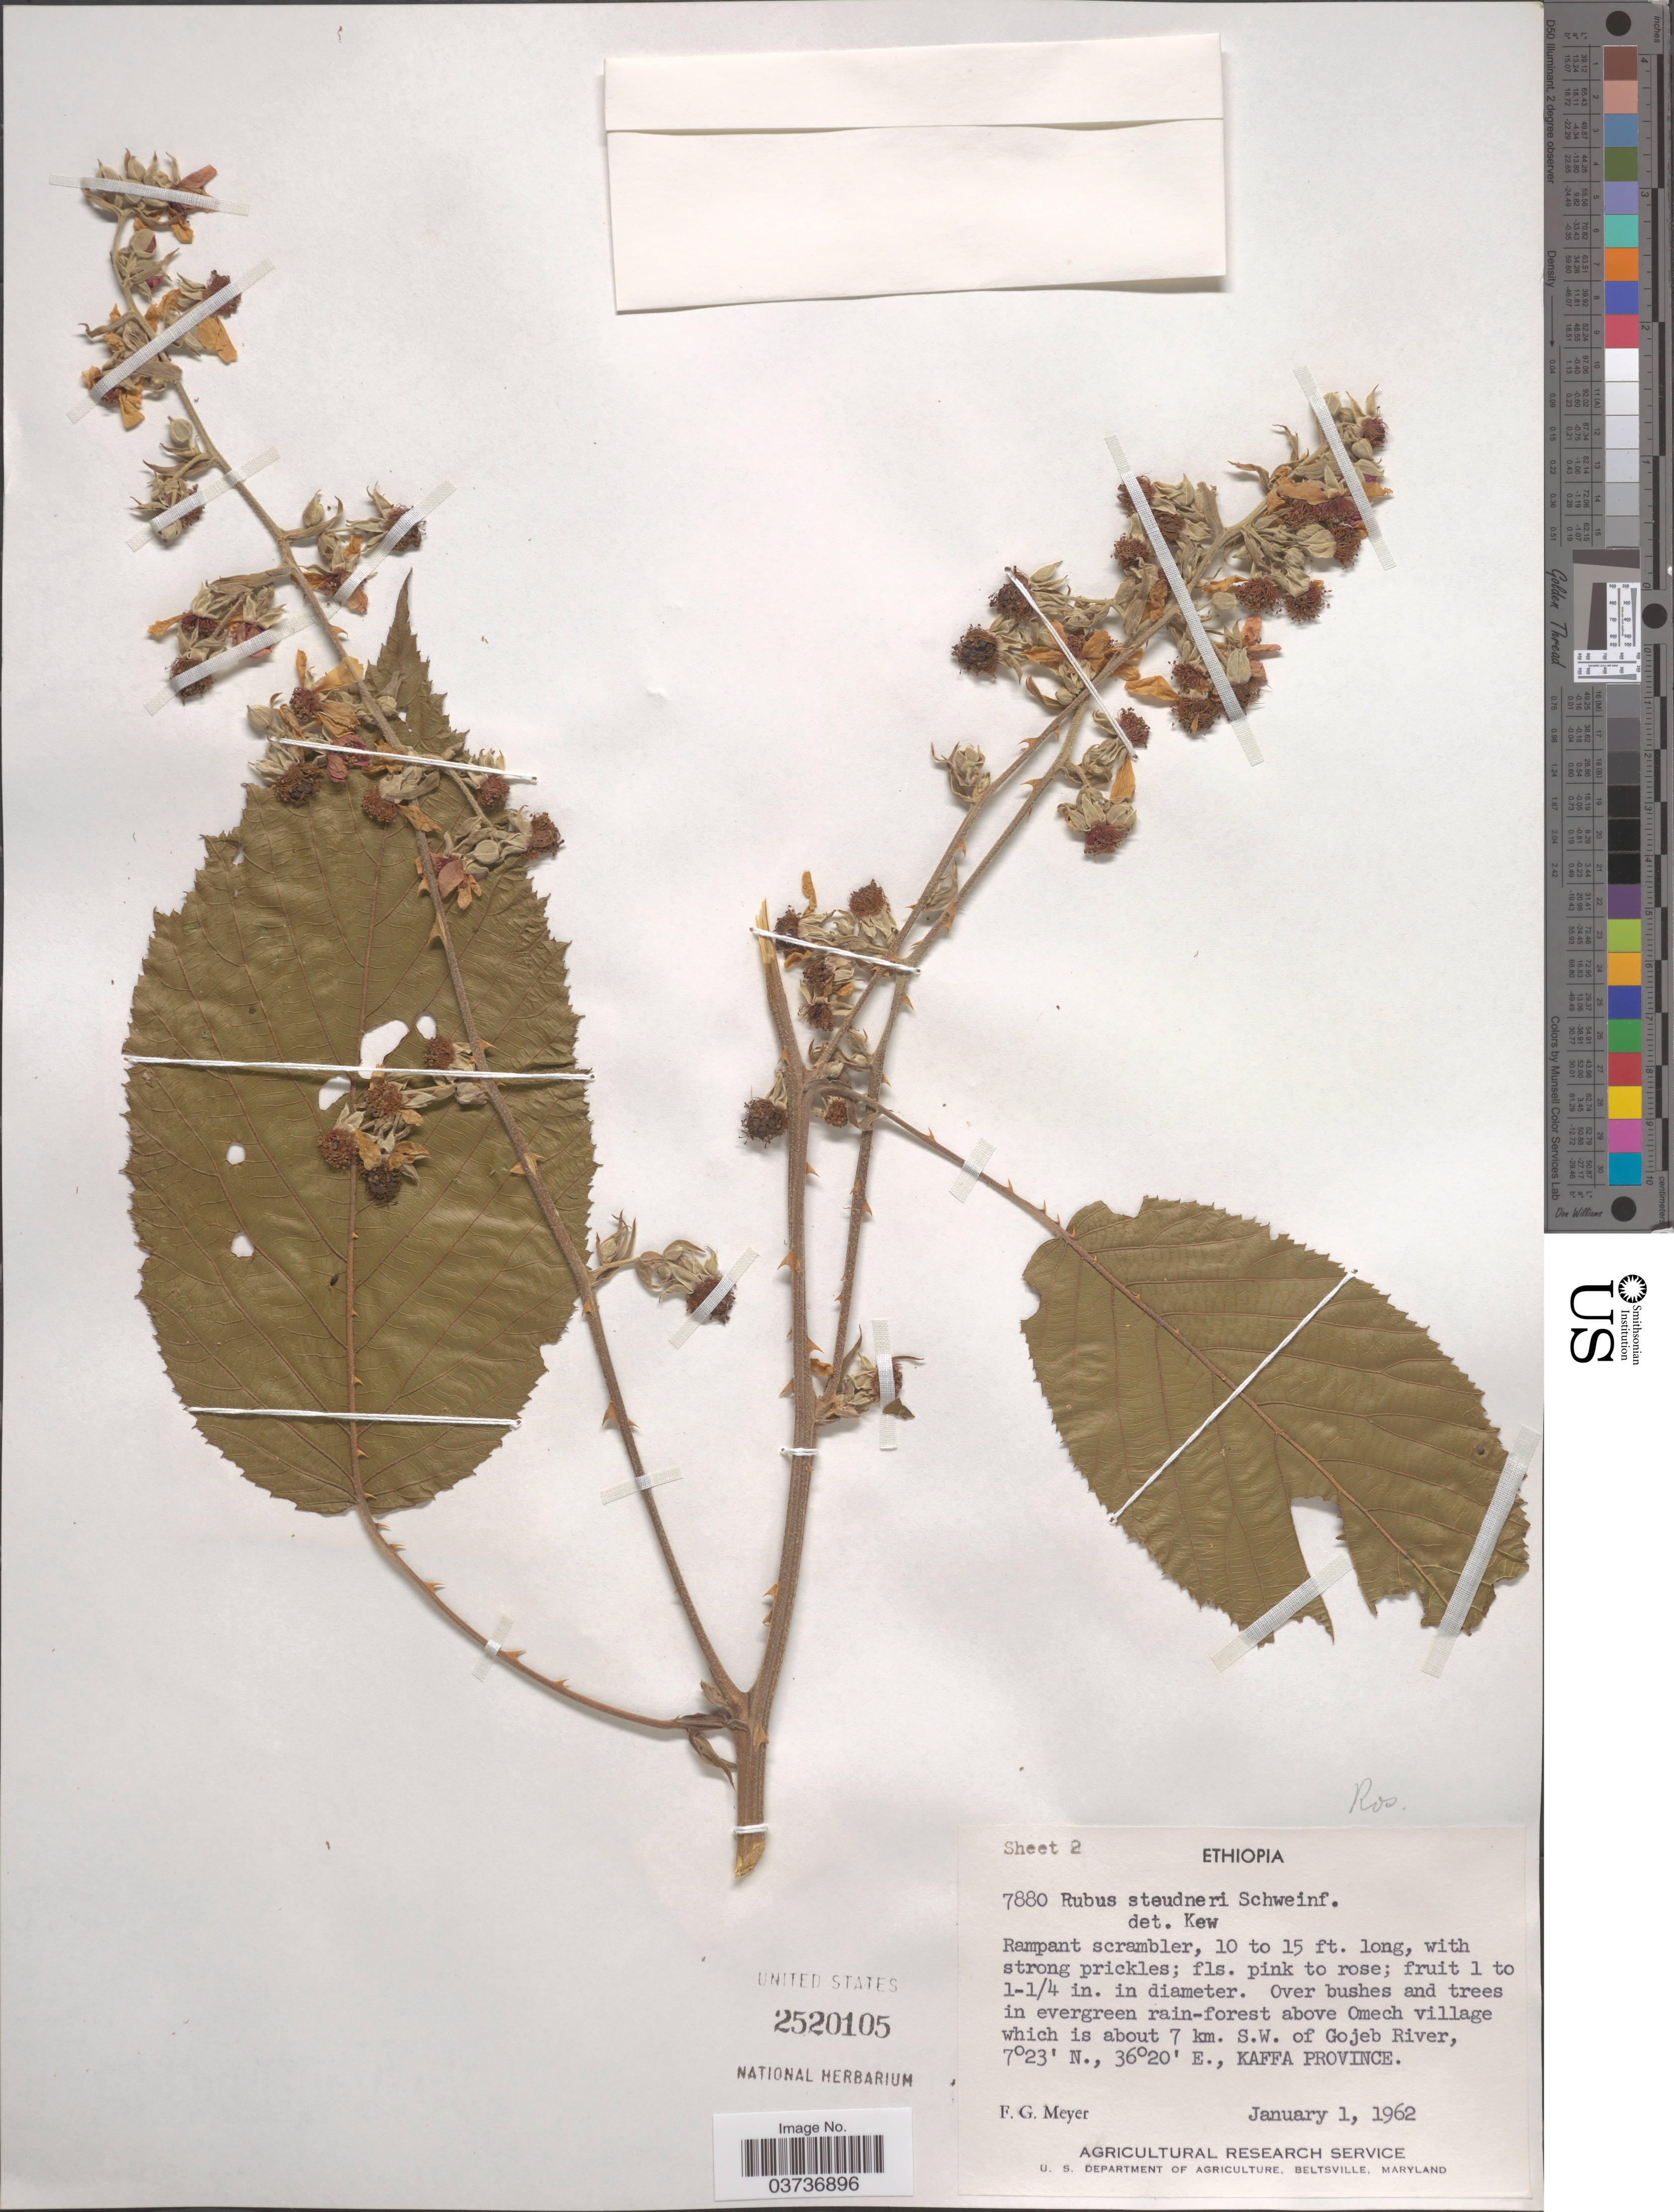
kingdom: Plantae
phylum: Tracheophyta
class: Magnoliopsida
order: Rosales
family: Rosaceae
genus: Rubus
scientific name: Rubus steudneri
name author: Schweinf.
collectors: F. G. Meyer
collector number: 7880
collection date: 1962-01-01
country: Ethiopia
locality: Above Omech village which is about 7 km. S. W. of Gojeb River, Kaffa Province.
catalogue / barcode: US 2520105